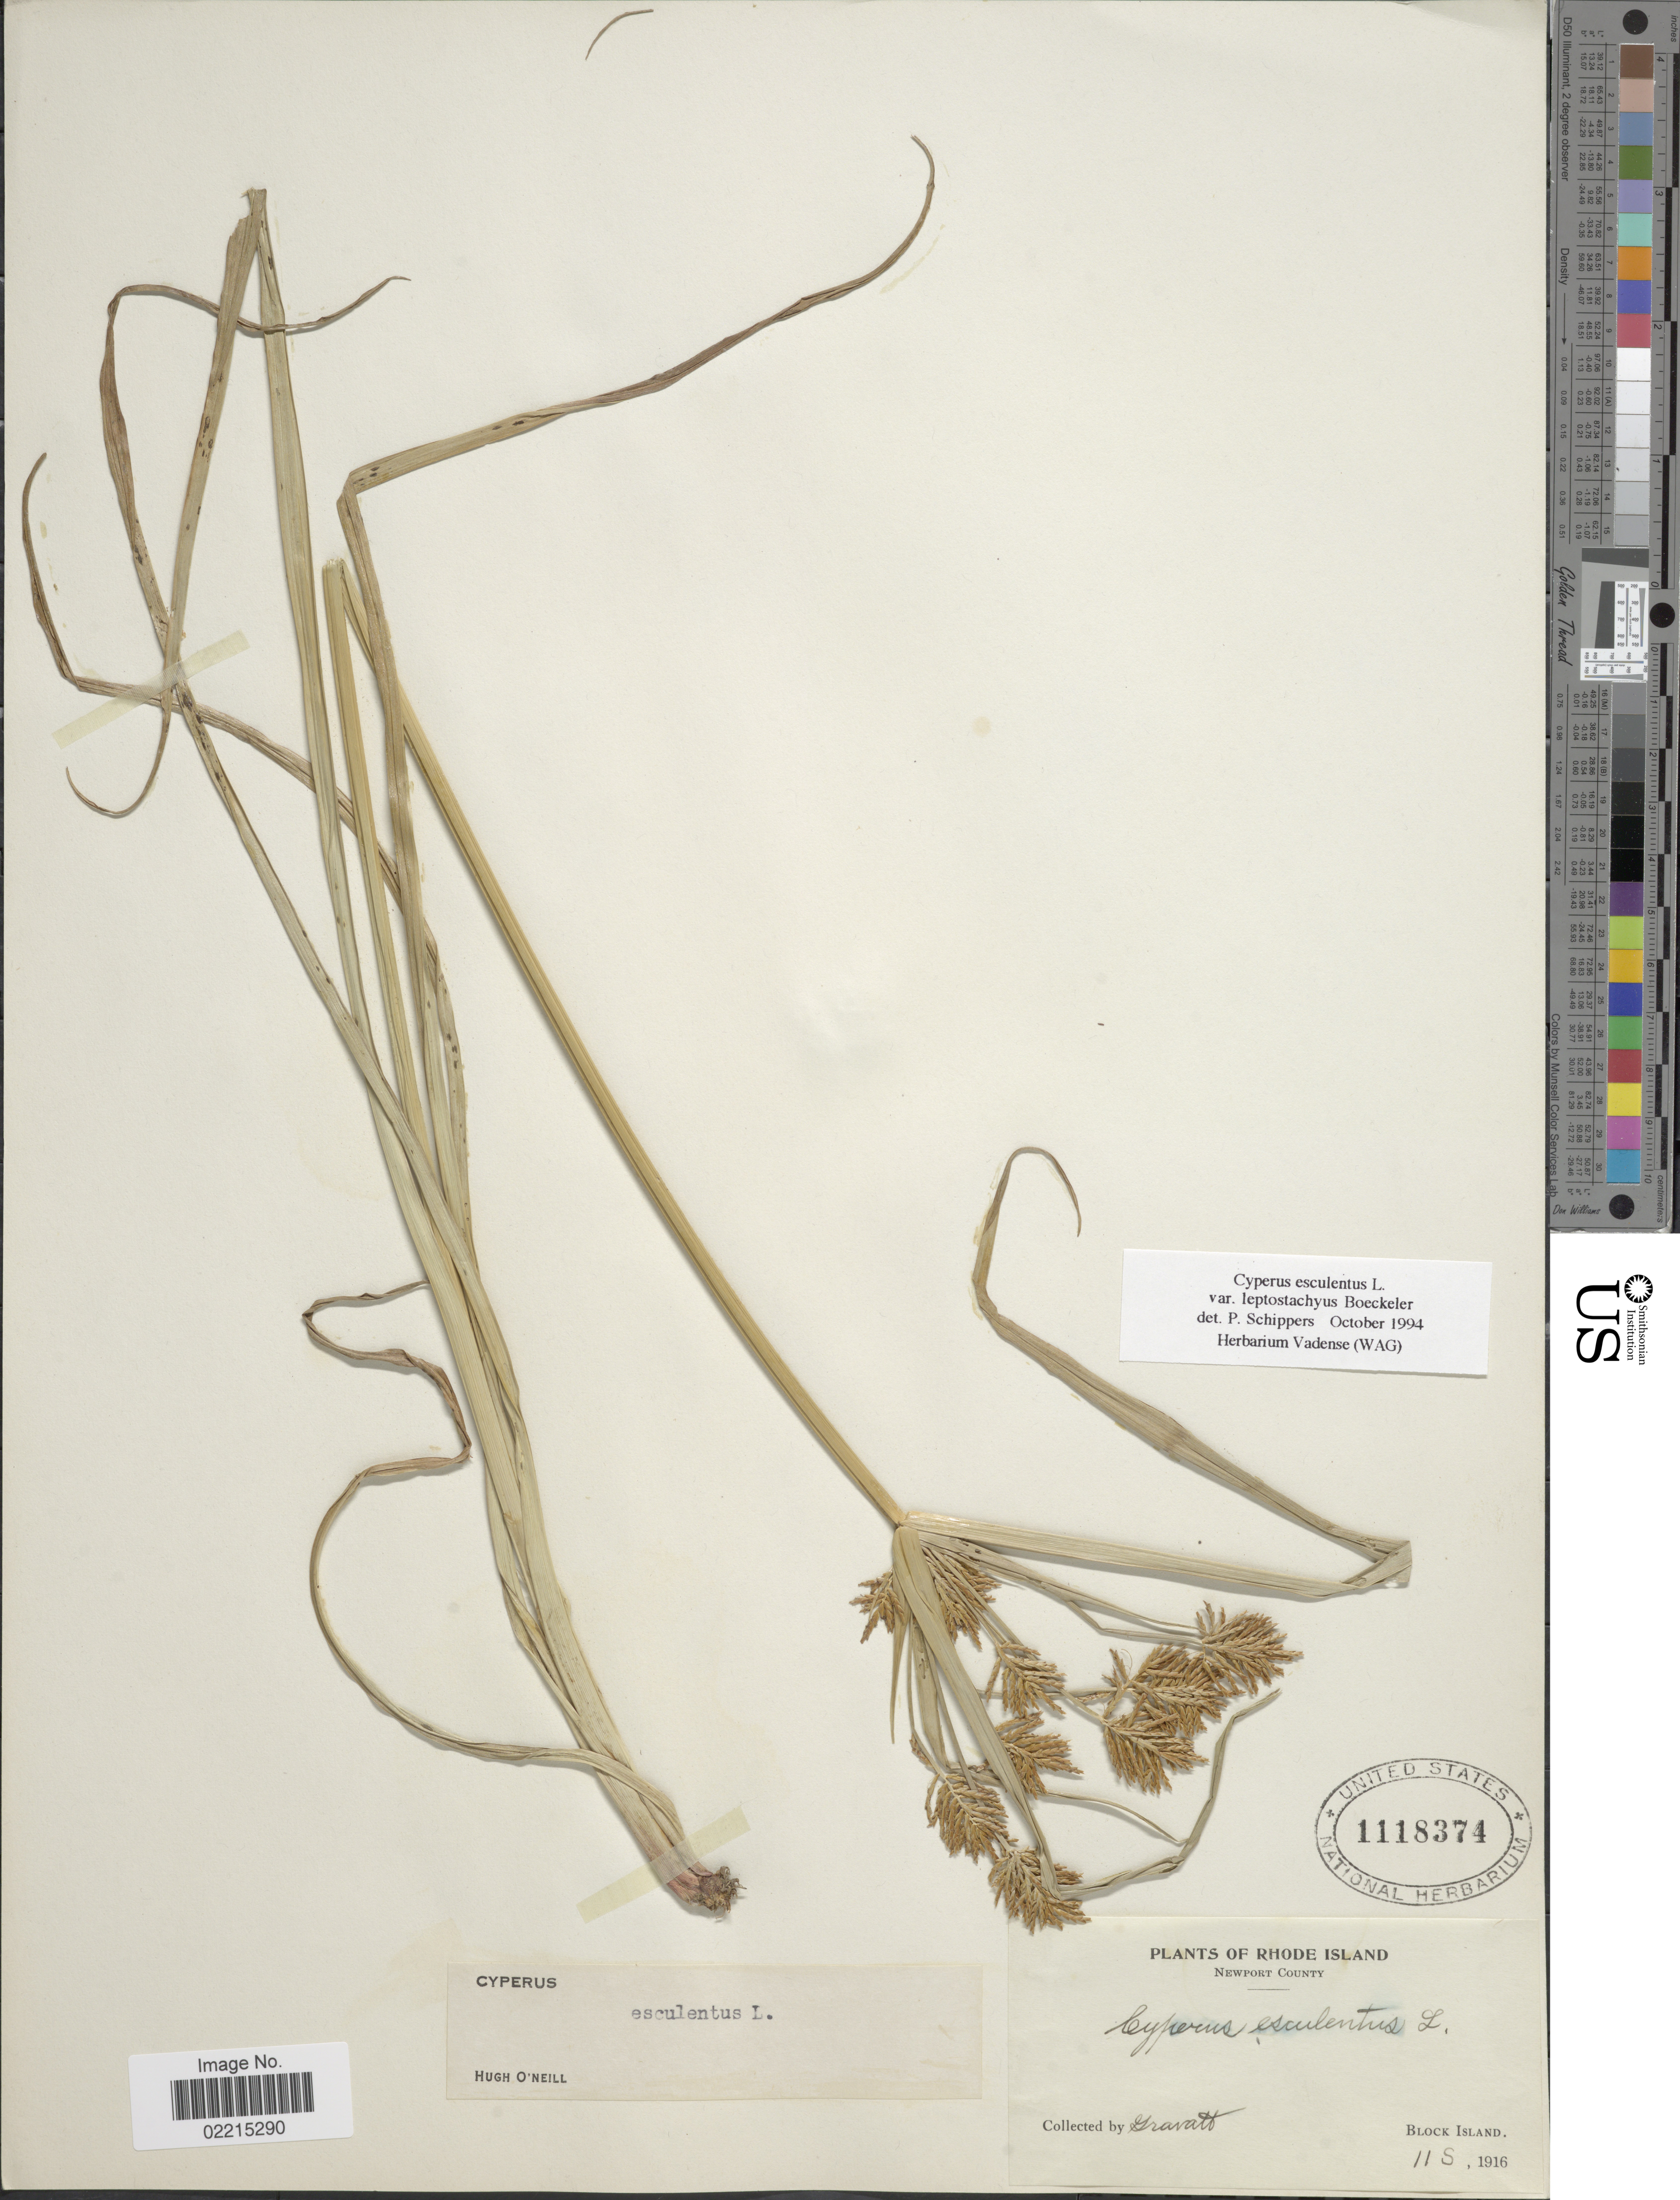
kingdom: Plantae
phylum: Tracheophyta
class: Liliopsida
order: Poales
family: Cyperaceae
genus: Cyperus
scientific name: Cyperus esculentus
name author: L.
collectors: Gravatt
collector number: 11S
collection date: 1916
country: United States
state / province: Rhode Island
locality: Newport County, Block Island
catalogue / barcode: US 1118374